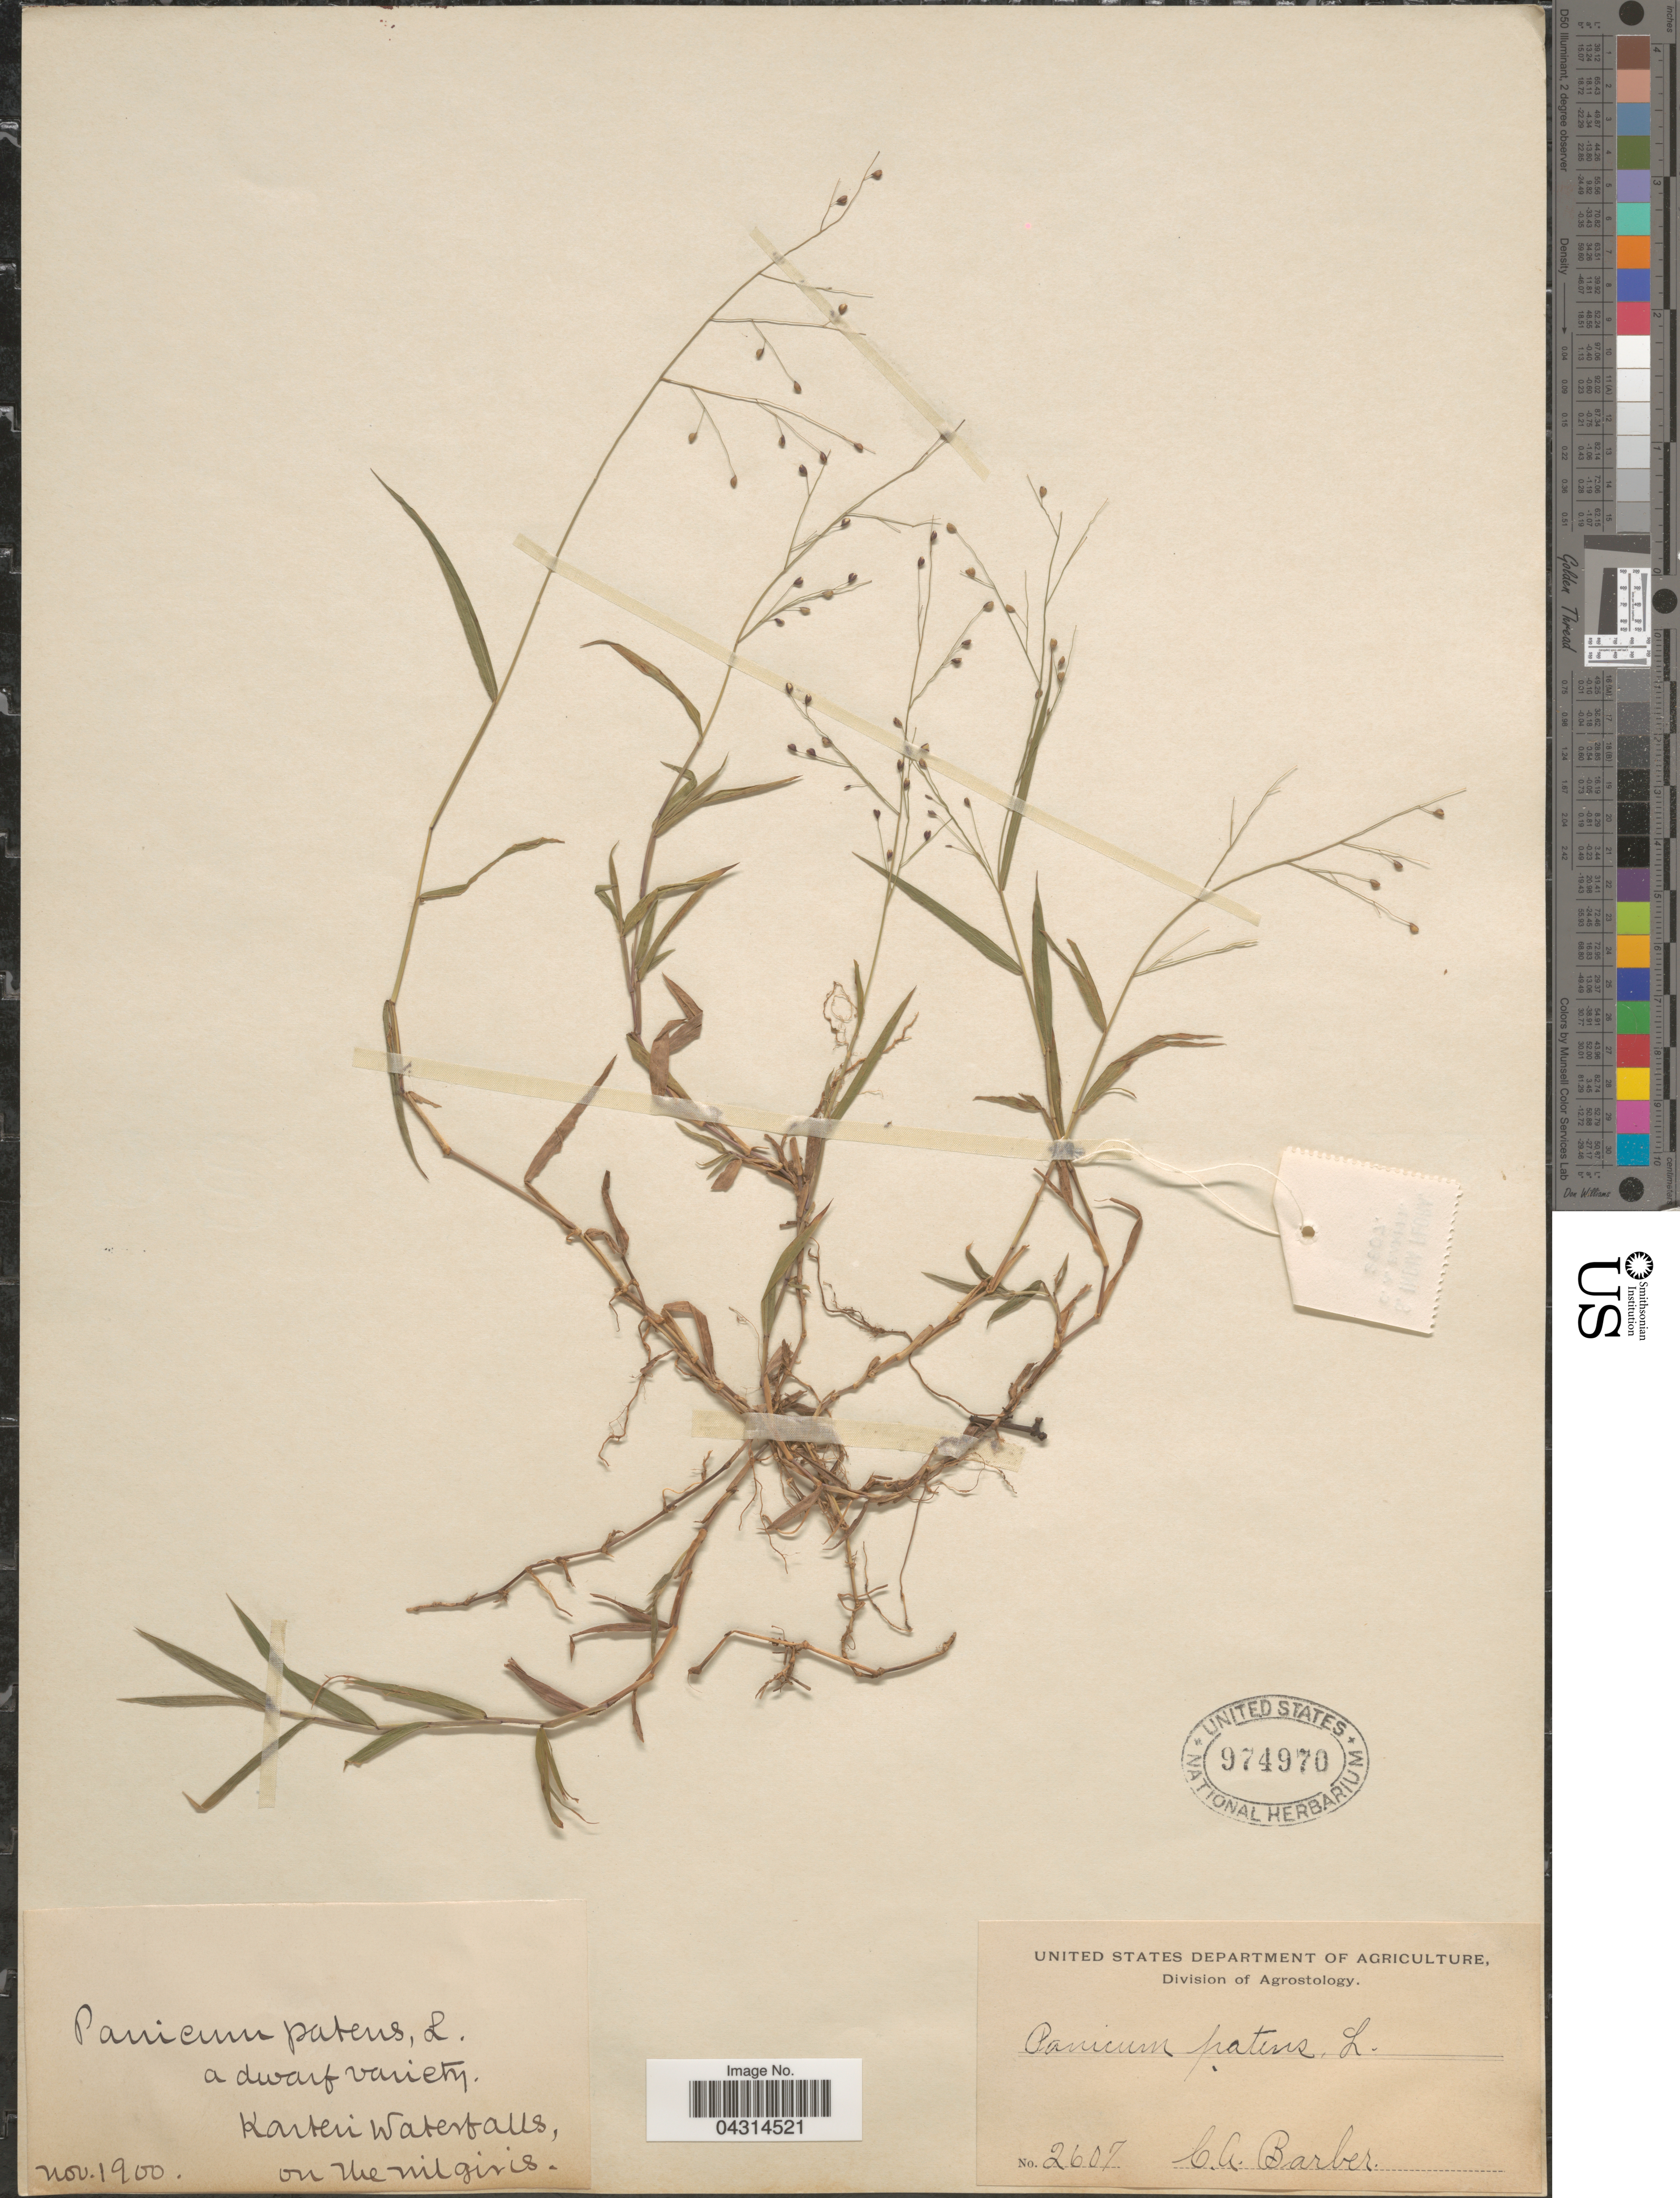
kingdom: Plantae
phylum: Tracheophyta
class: Liliopsida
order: Poales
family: Poaceae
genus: Cyrtococcum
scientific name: Cyrtococcum sp.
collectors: C. Barber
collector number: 2607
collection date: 1900-11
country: India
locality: Karteri Waterfalls, on the Nilgiris.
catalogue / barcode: US 974970